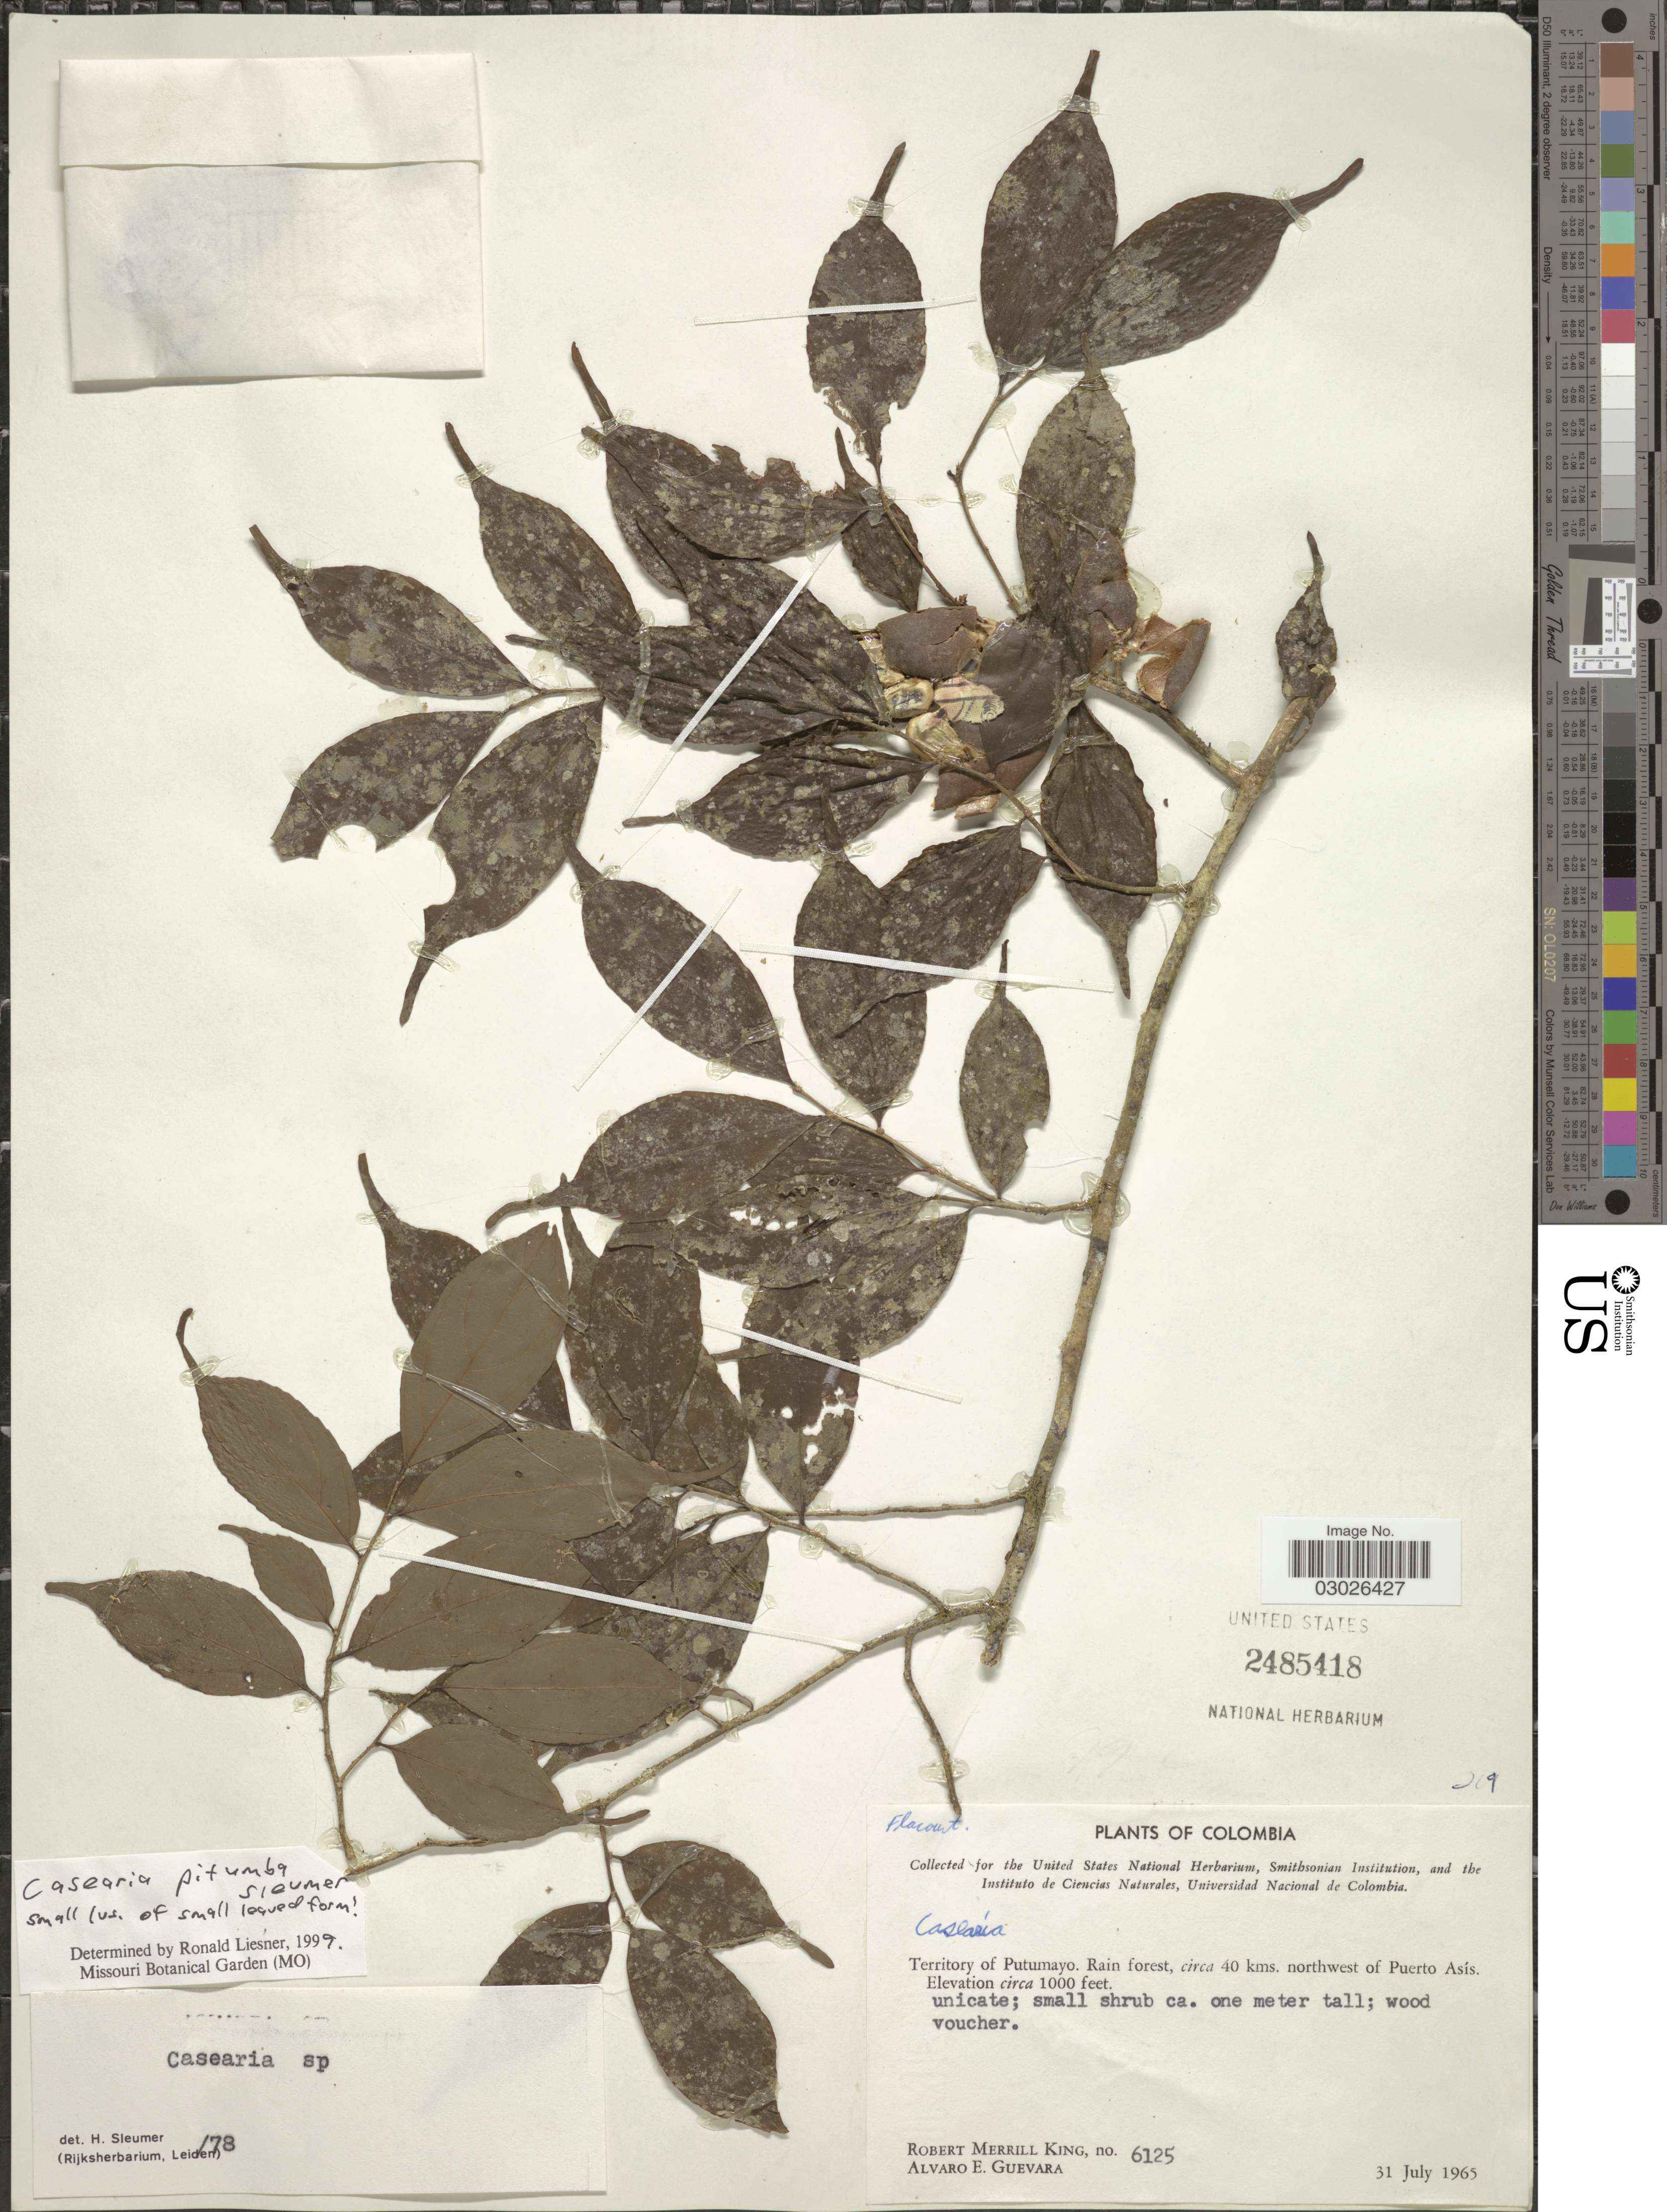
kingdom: Plantae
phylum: Tracheophyta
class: Magnoliopsida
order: Malpighiales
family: Salicaceae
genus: Casearia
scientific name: Casearia pitumba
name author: Sleumer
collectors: R. M. King & A. E. Guevara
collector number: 6125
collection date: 1965-07-31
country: Colombia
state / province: Putumayo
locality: Territory of Putumayo. Rain forest, circa 40 kms. northwest of Puerto Asís.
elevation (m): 305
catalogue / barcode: US 2485418